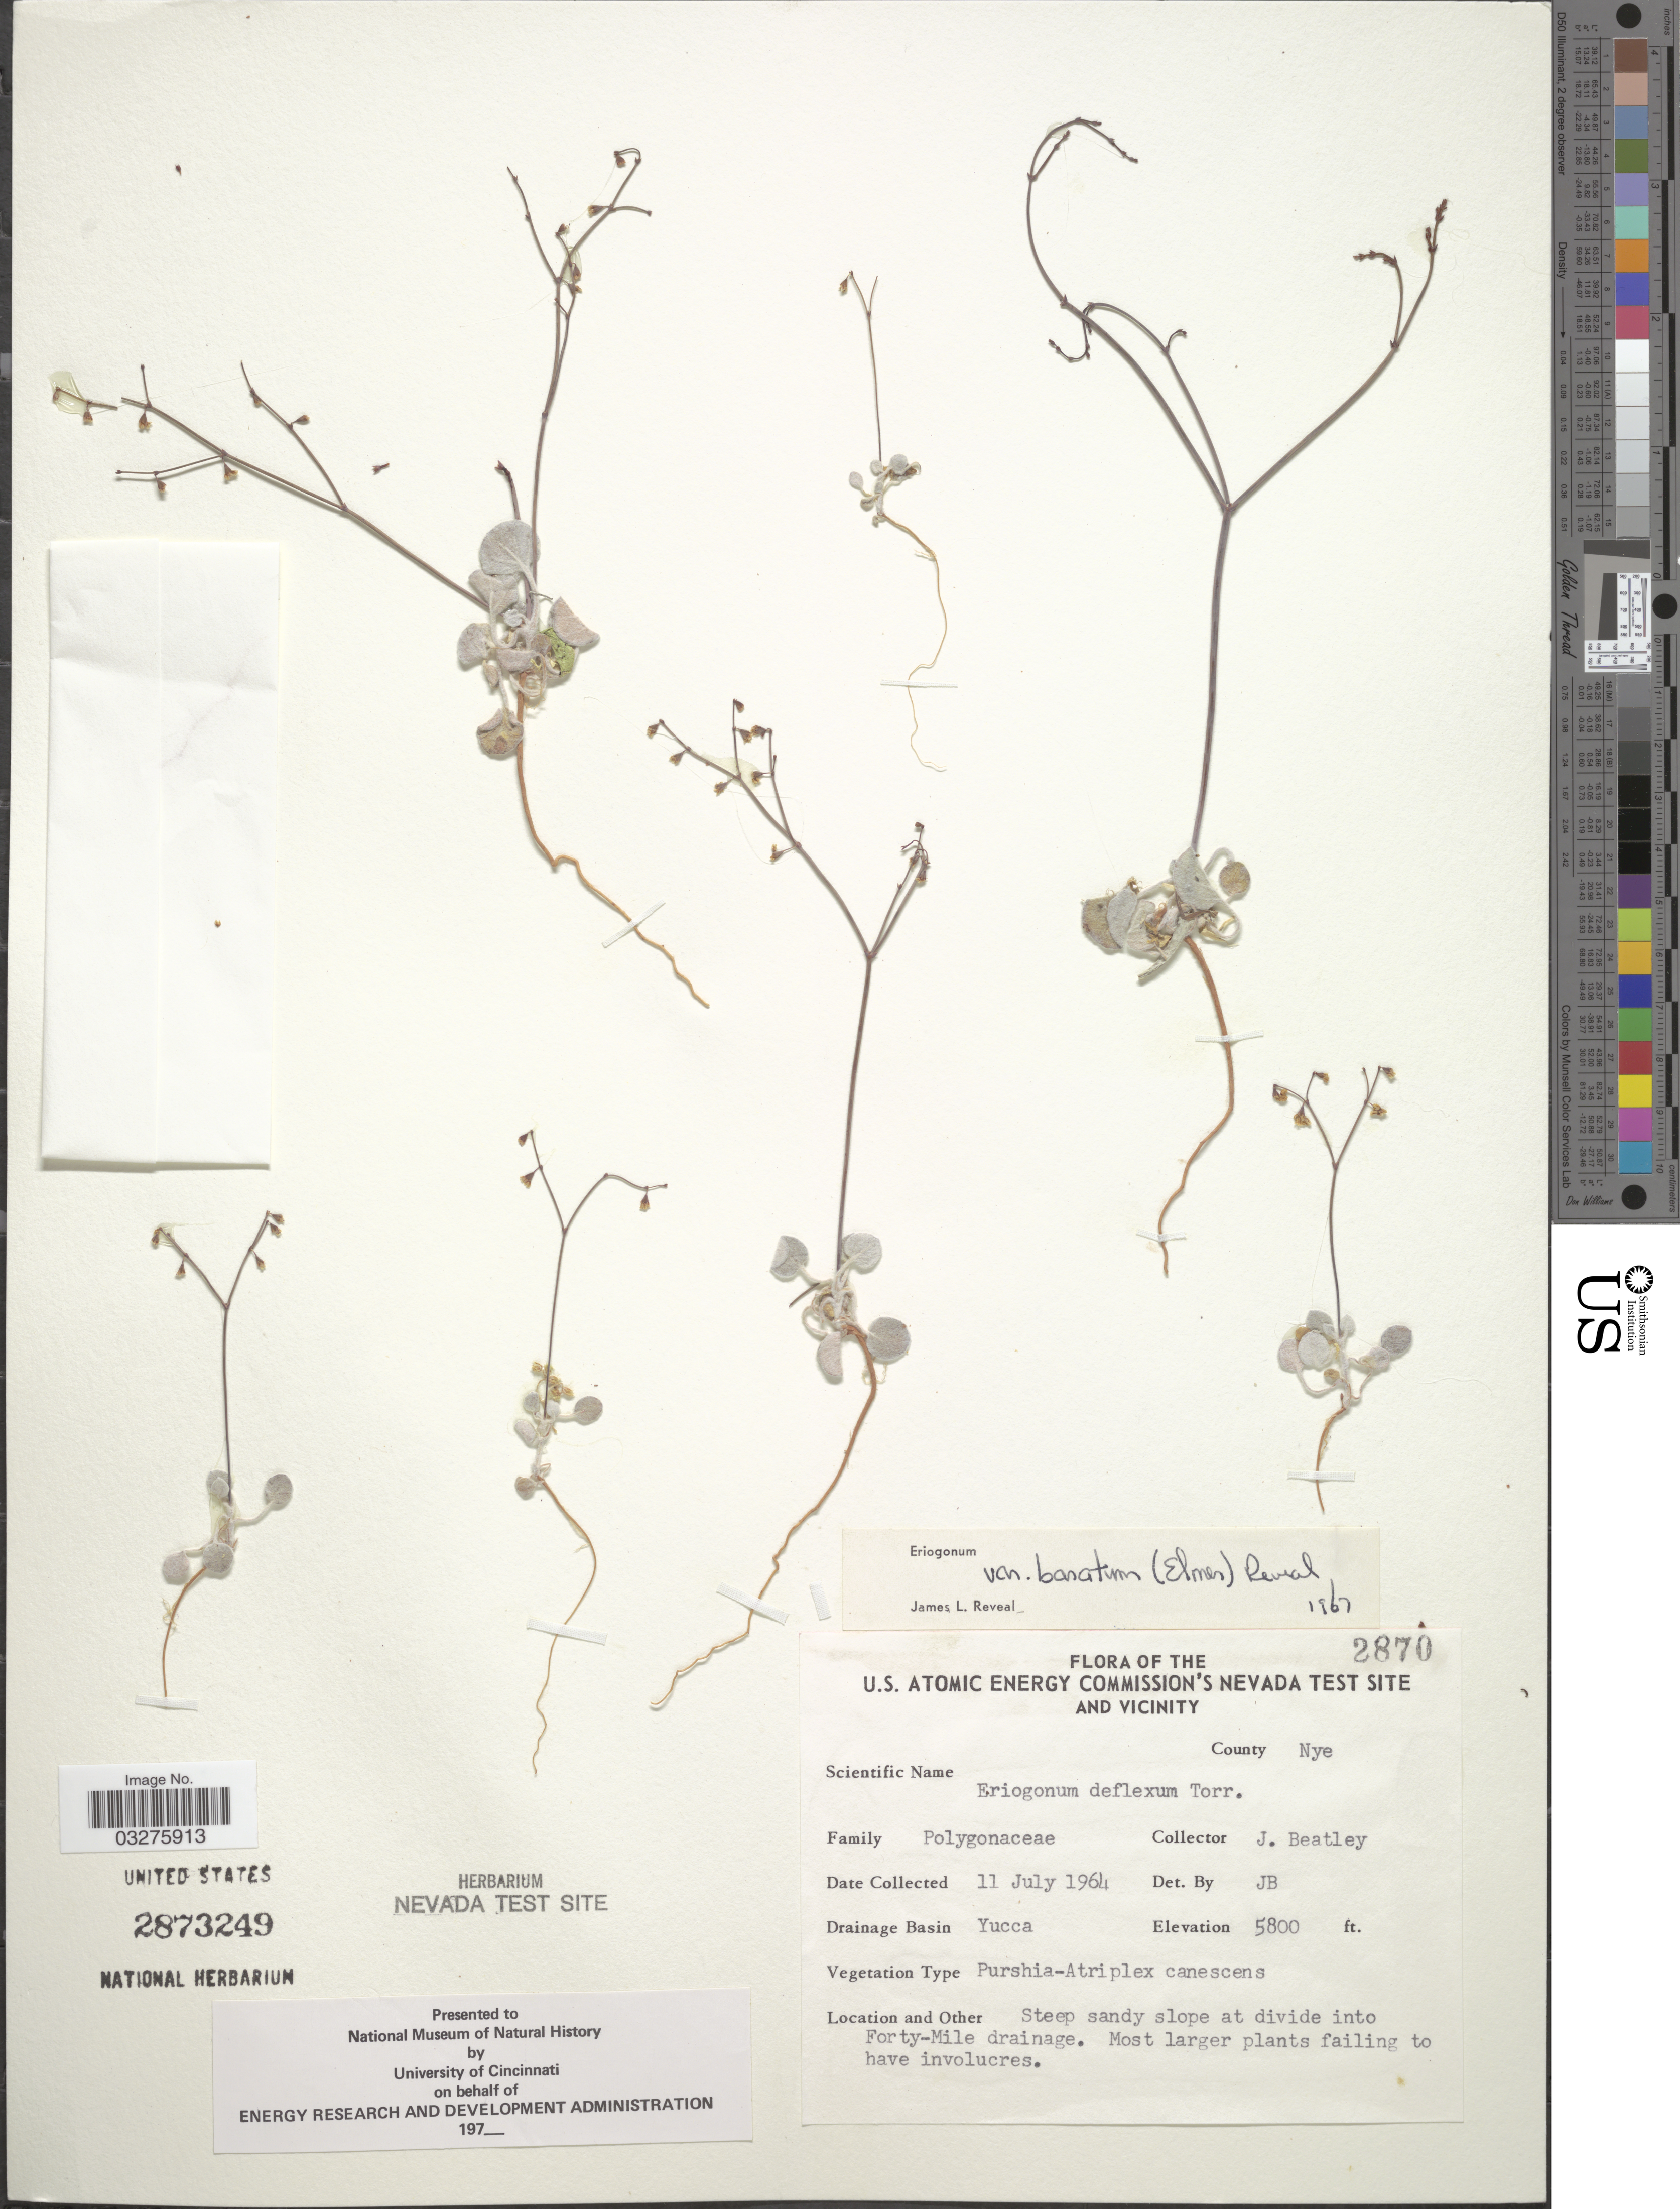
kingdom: Plantae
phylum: Tracheophyta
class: Magnoliopsida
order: Caryophyllales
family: Polygonaceae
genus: Eriogonum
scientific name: Eriogonum deflexum var. baratum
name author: (Elmer) Reveal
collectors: J. C. Beatley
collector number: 2870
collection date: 1964-07-11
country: United States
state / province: Nevada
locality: The U.S. Atomic Energy Commission's Nevada Test Site and vicinity. County Nye. Drainage Basin Yucca. At divide into Forty-Mile drainage.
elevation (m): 1768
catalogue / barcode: US 2873249